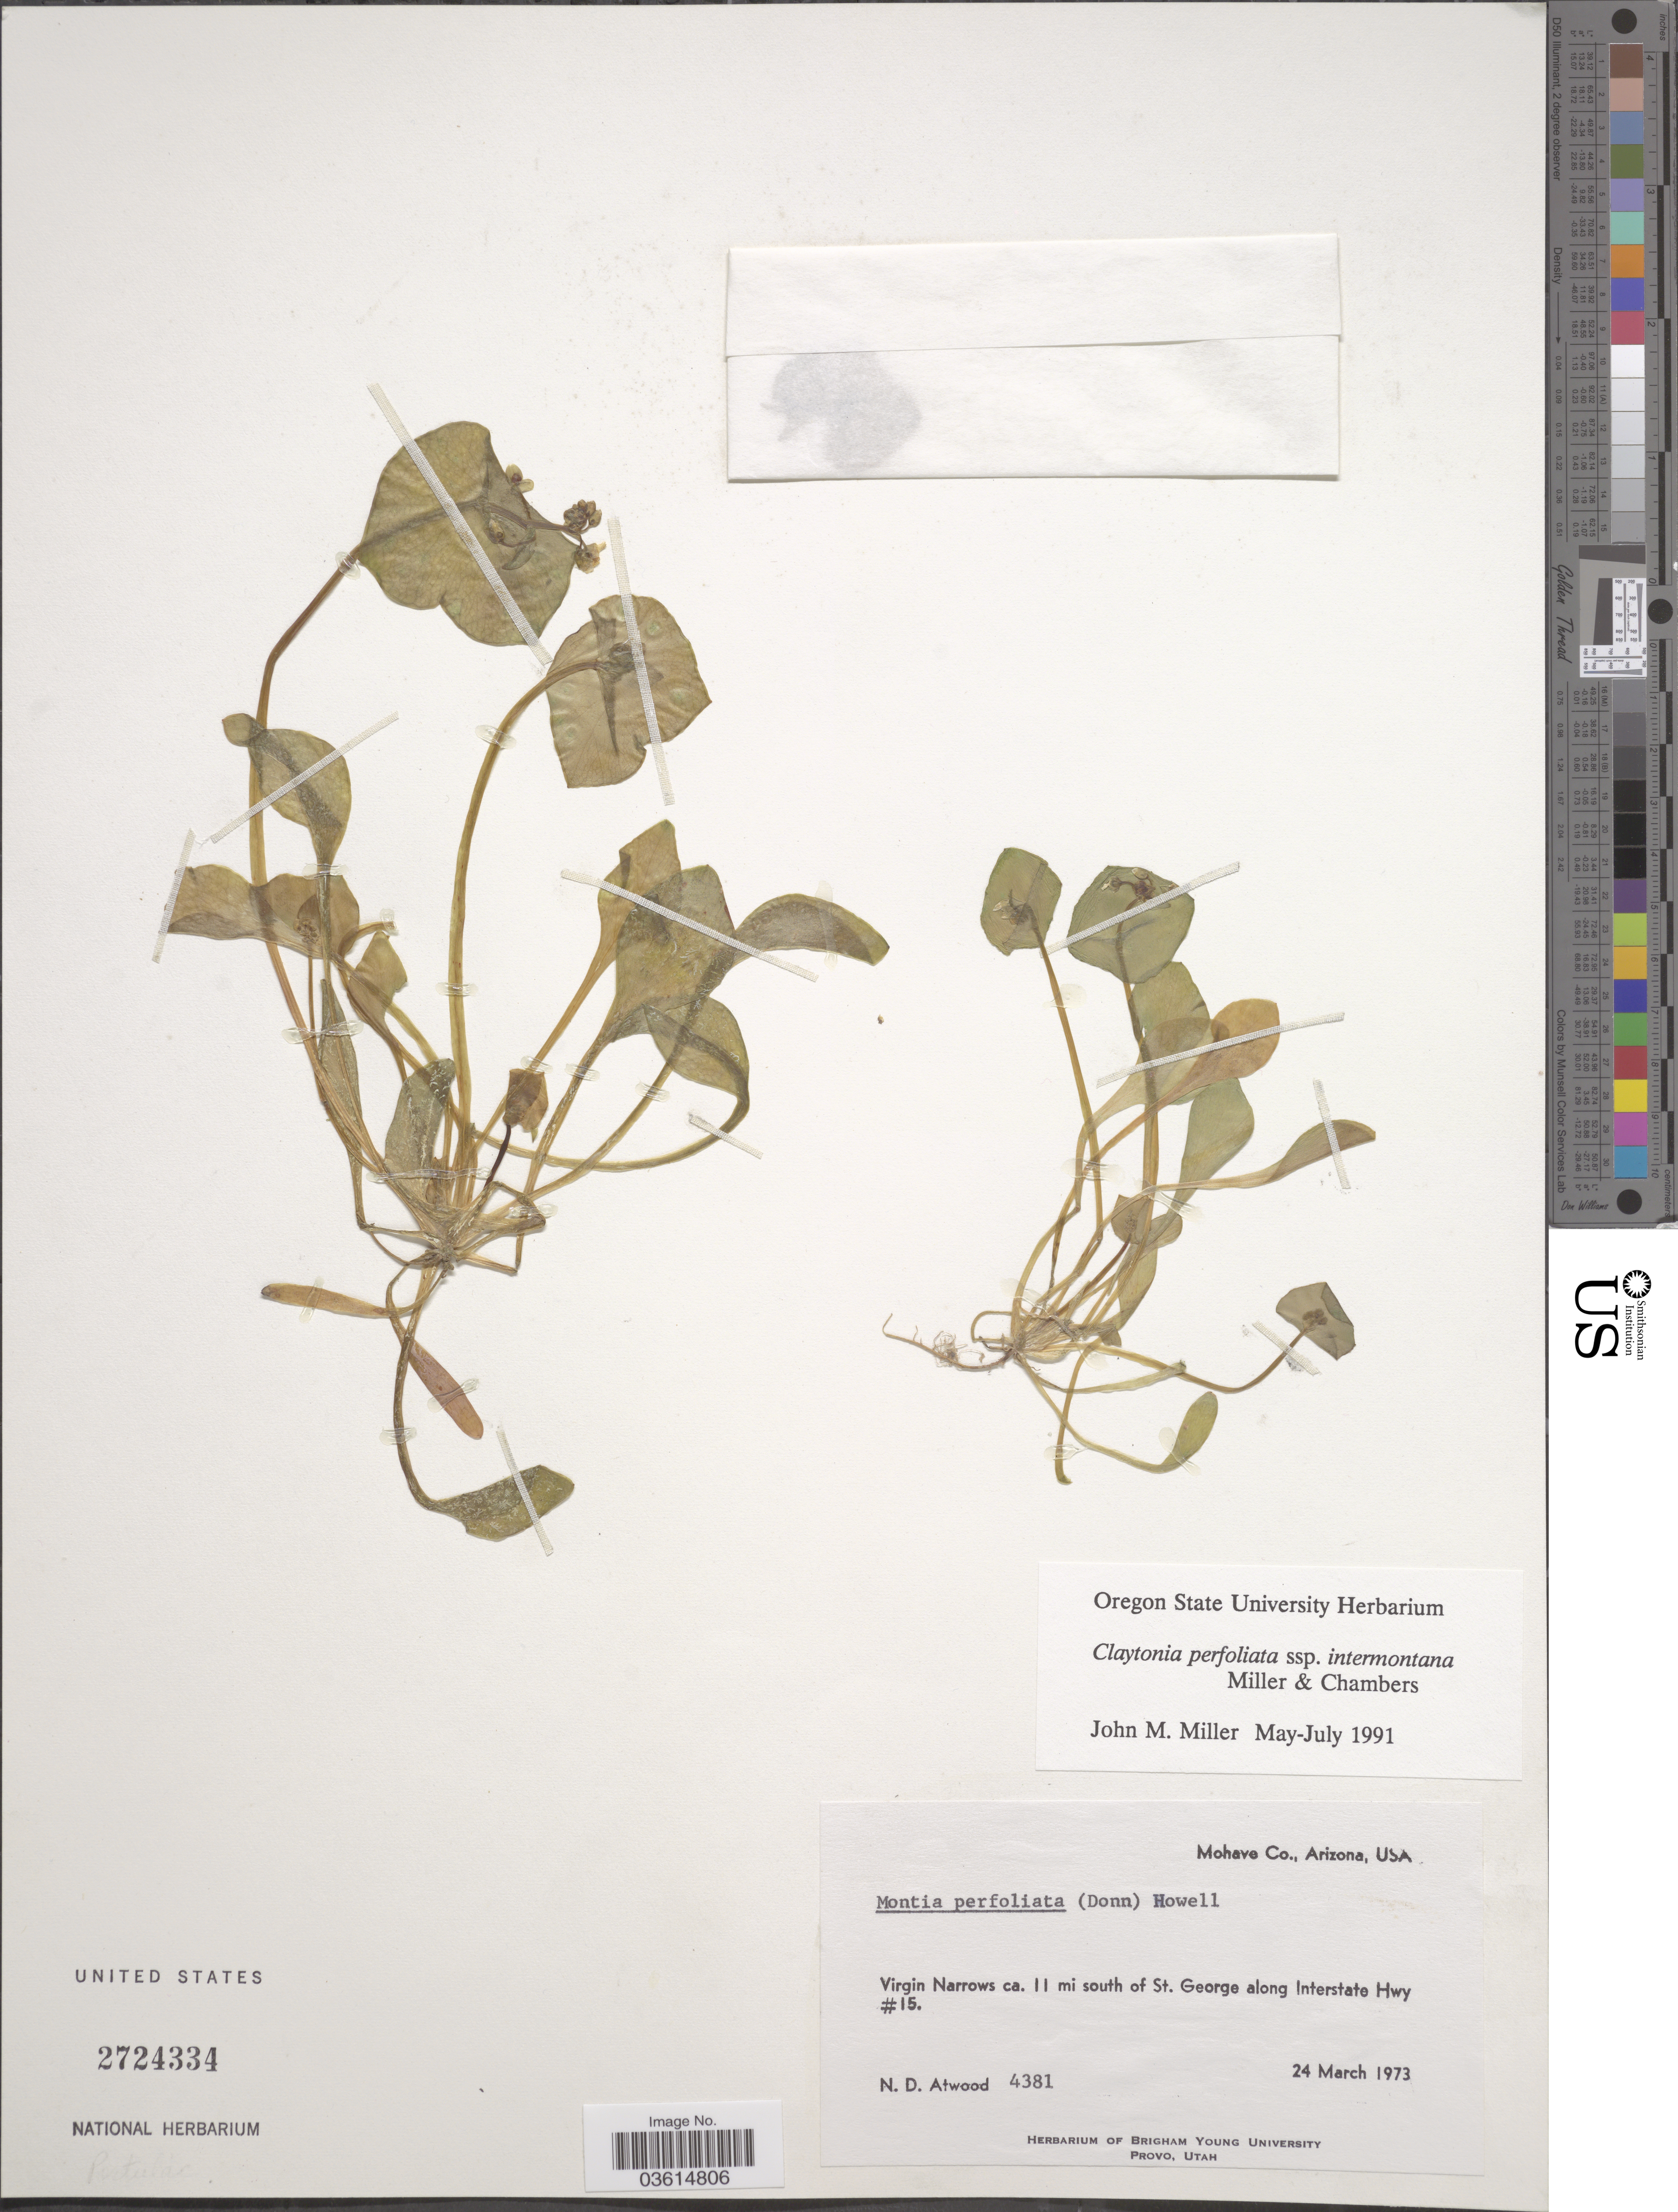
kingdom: Plantae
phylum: Tracheophyta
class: Magnoliopsida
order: Caryophyllales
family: Montiaceae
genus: Claytonia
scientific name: Claytonia perfoliata subsp. intermontana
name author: Mill. & Chambers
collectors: N. Atwood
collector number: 4381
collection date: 1973-03-24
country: United States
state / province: Arizona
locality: Mohave Co. Virgin Narrows ca. 11 mi south of St. George along Interstate Hwy # 15.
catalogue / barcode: US 2724334